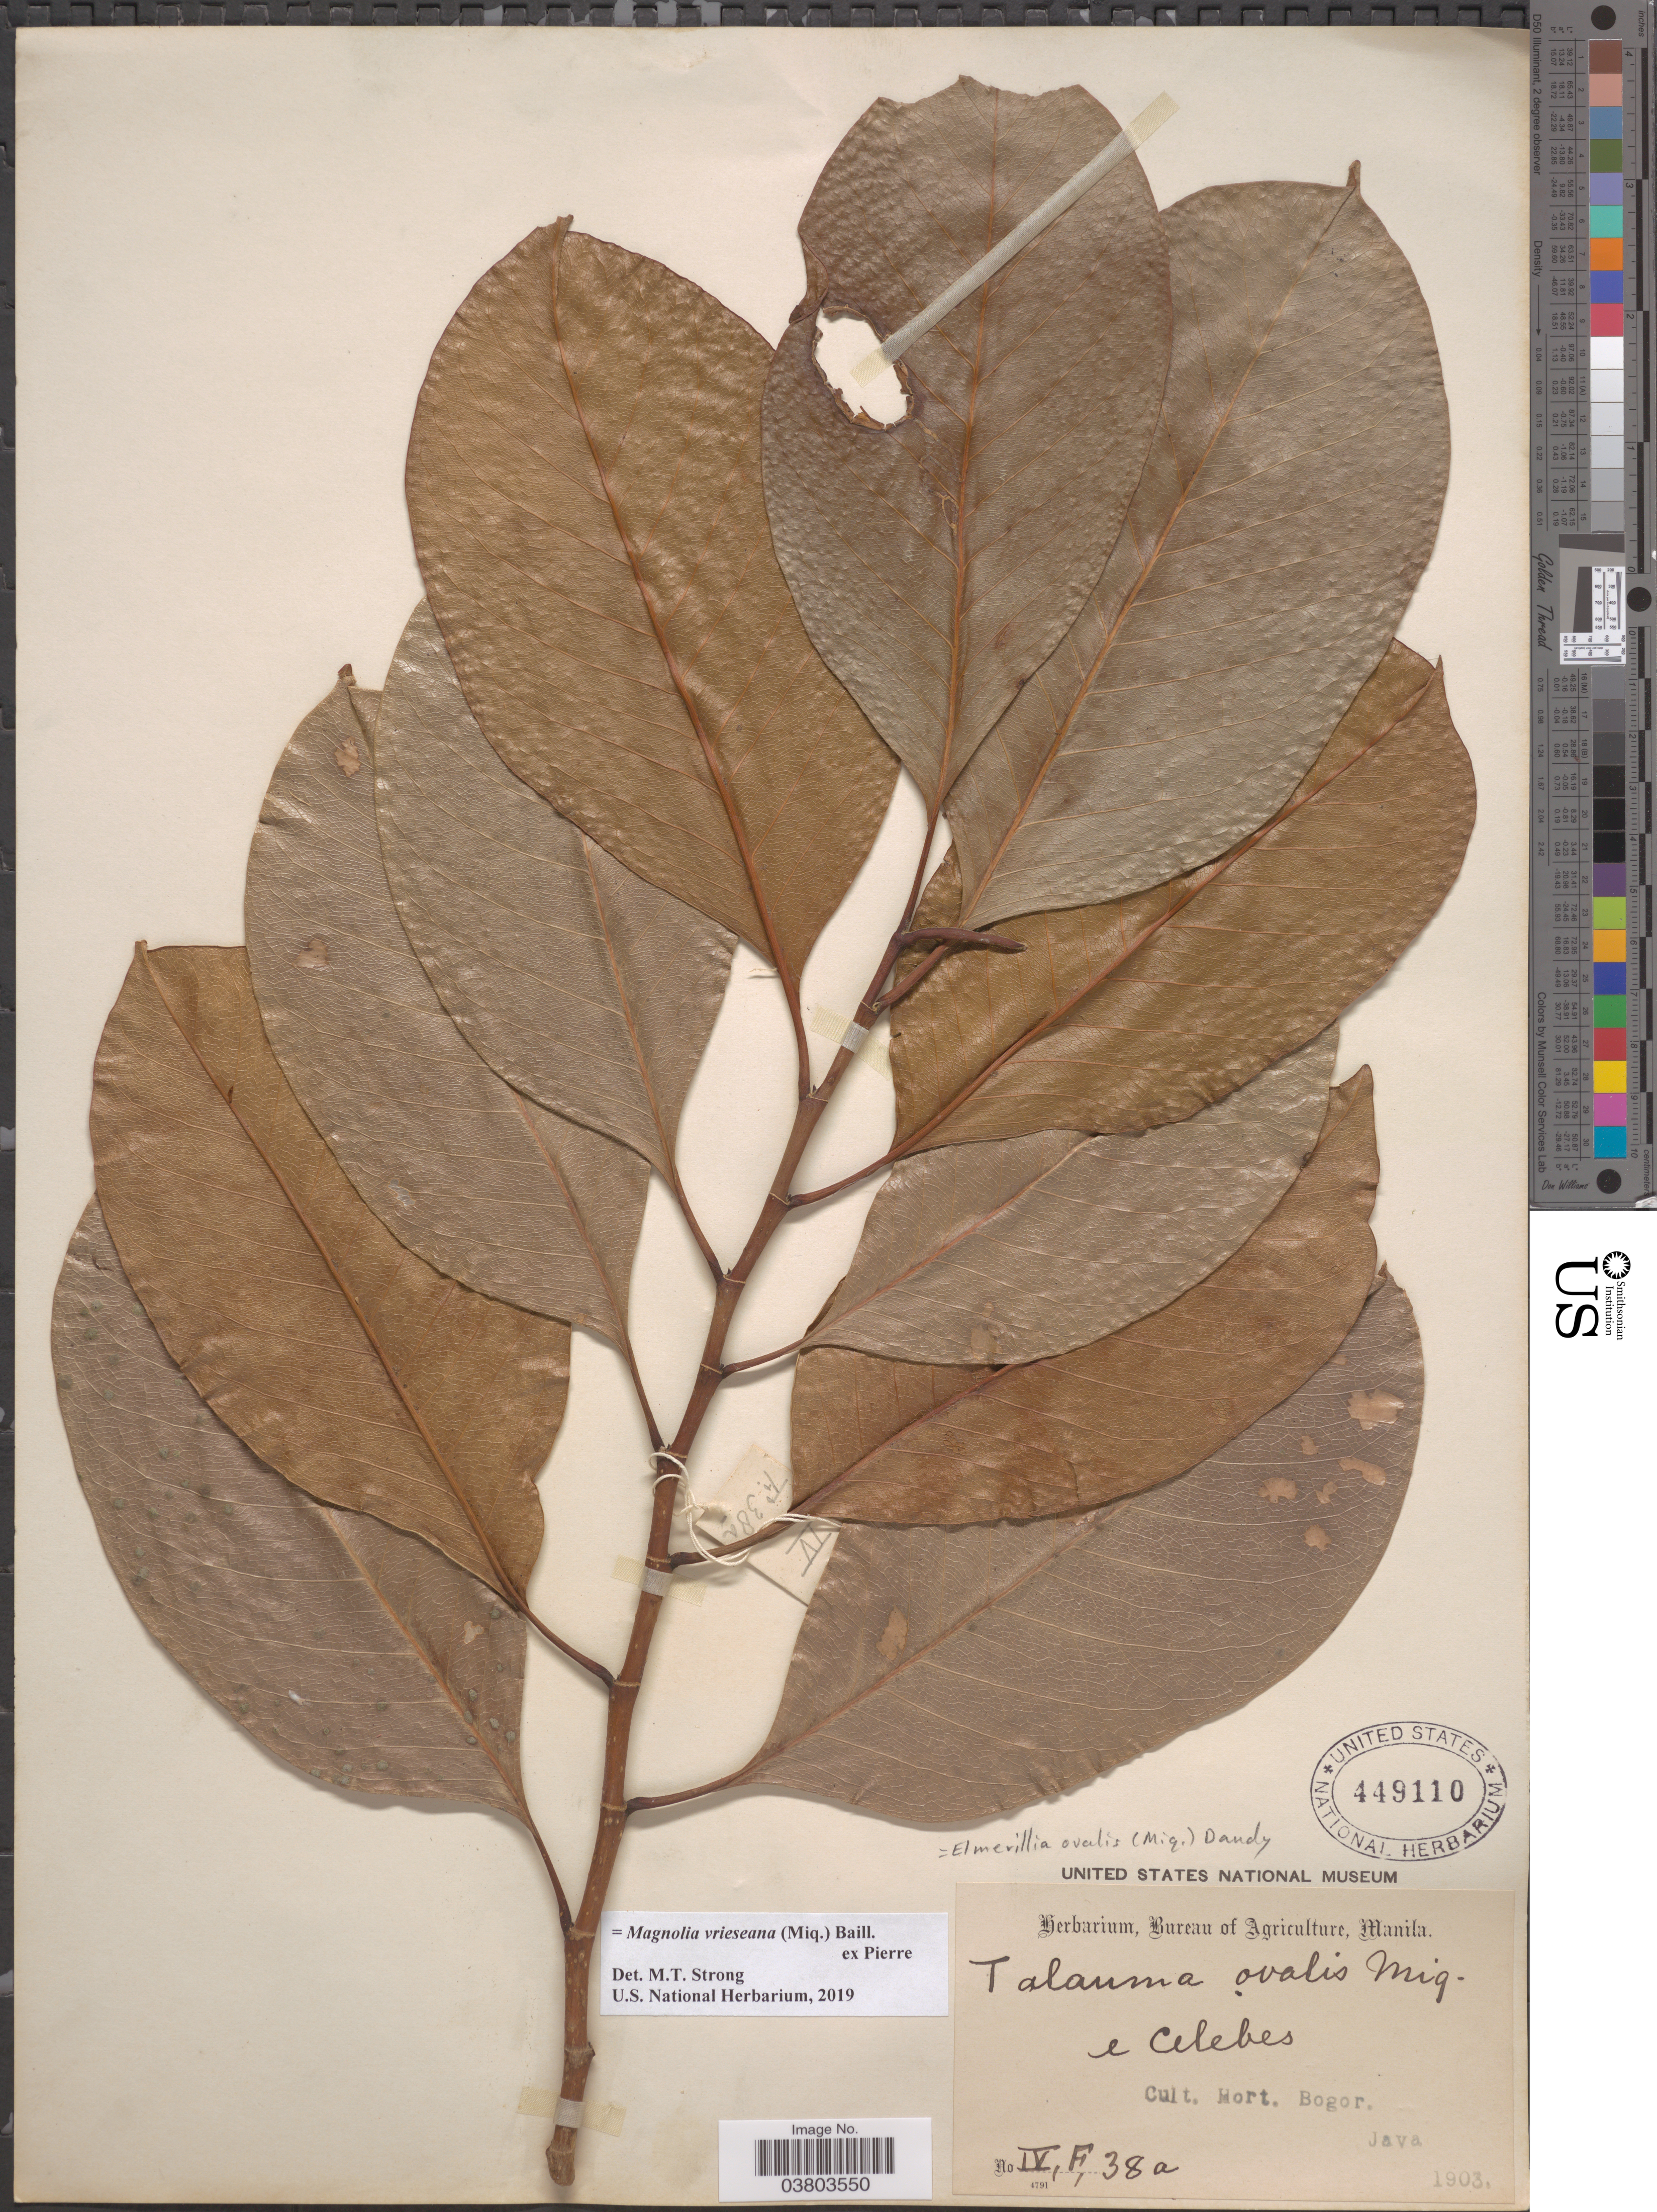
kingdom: Plantae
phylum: Tracheophyta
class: Magnoliopsida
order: Magnoliales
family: Magnoliaceae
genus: Magnolia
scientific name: Magnolia vrieseana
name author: (Miq.) Baill. ex Pierre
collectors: Ex herb. Bureau of Agriculture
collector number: IV,F,38a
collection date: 1903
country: Indonesia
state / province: Java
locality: Cult. Hort. Bogor.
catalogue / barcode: US 449110